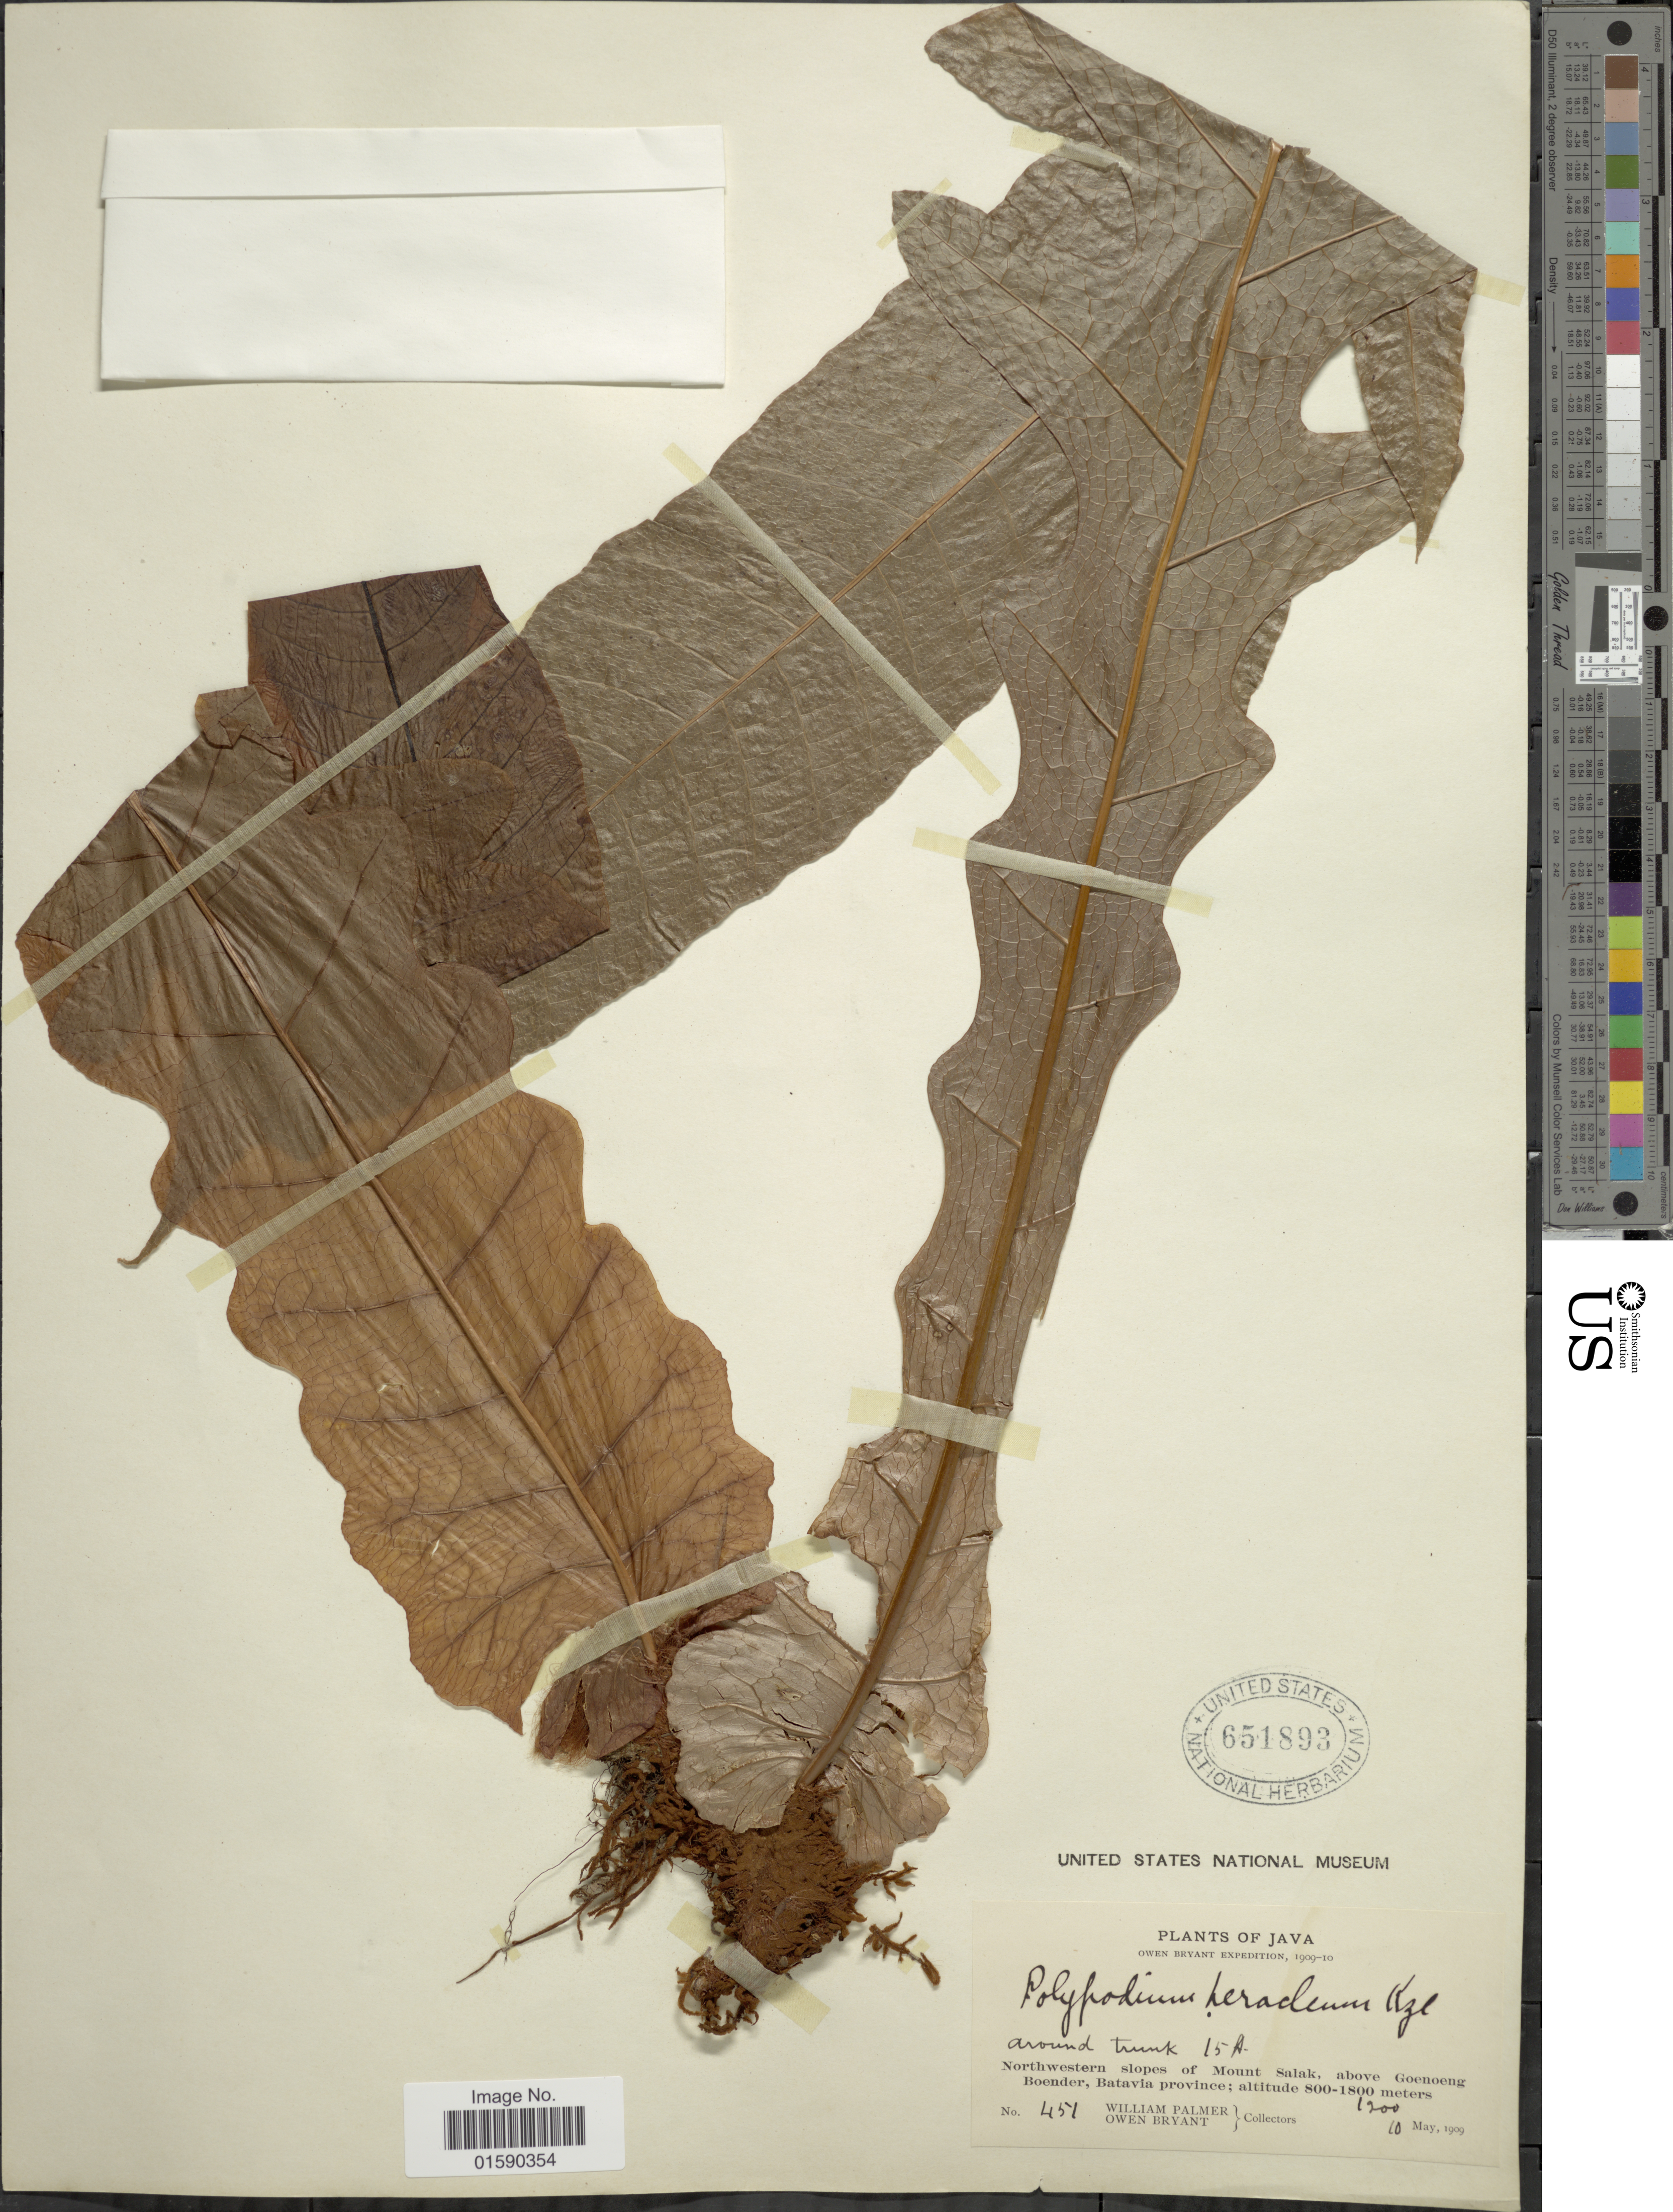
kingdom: Plantae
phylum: Tracheophyta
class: Polypodiopsida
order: Polypodiales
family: Polypodiaceae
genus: Aglaomorpha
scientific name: Aglaomorpha heraclea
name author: (Kunze) Copel.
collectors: W. Palmer & O. Bryant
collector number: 451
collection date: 1909-05-10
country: Indonesia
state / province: Java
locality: Java. Northwestern slopes of Mount Salak, above Goenoeng Boender, Batavia province.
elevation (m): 1200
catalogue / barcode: US 651893